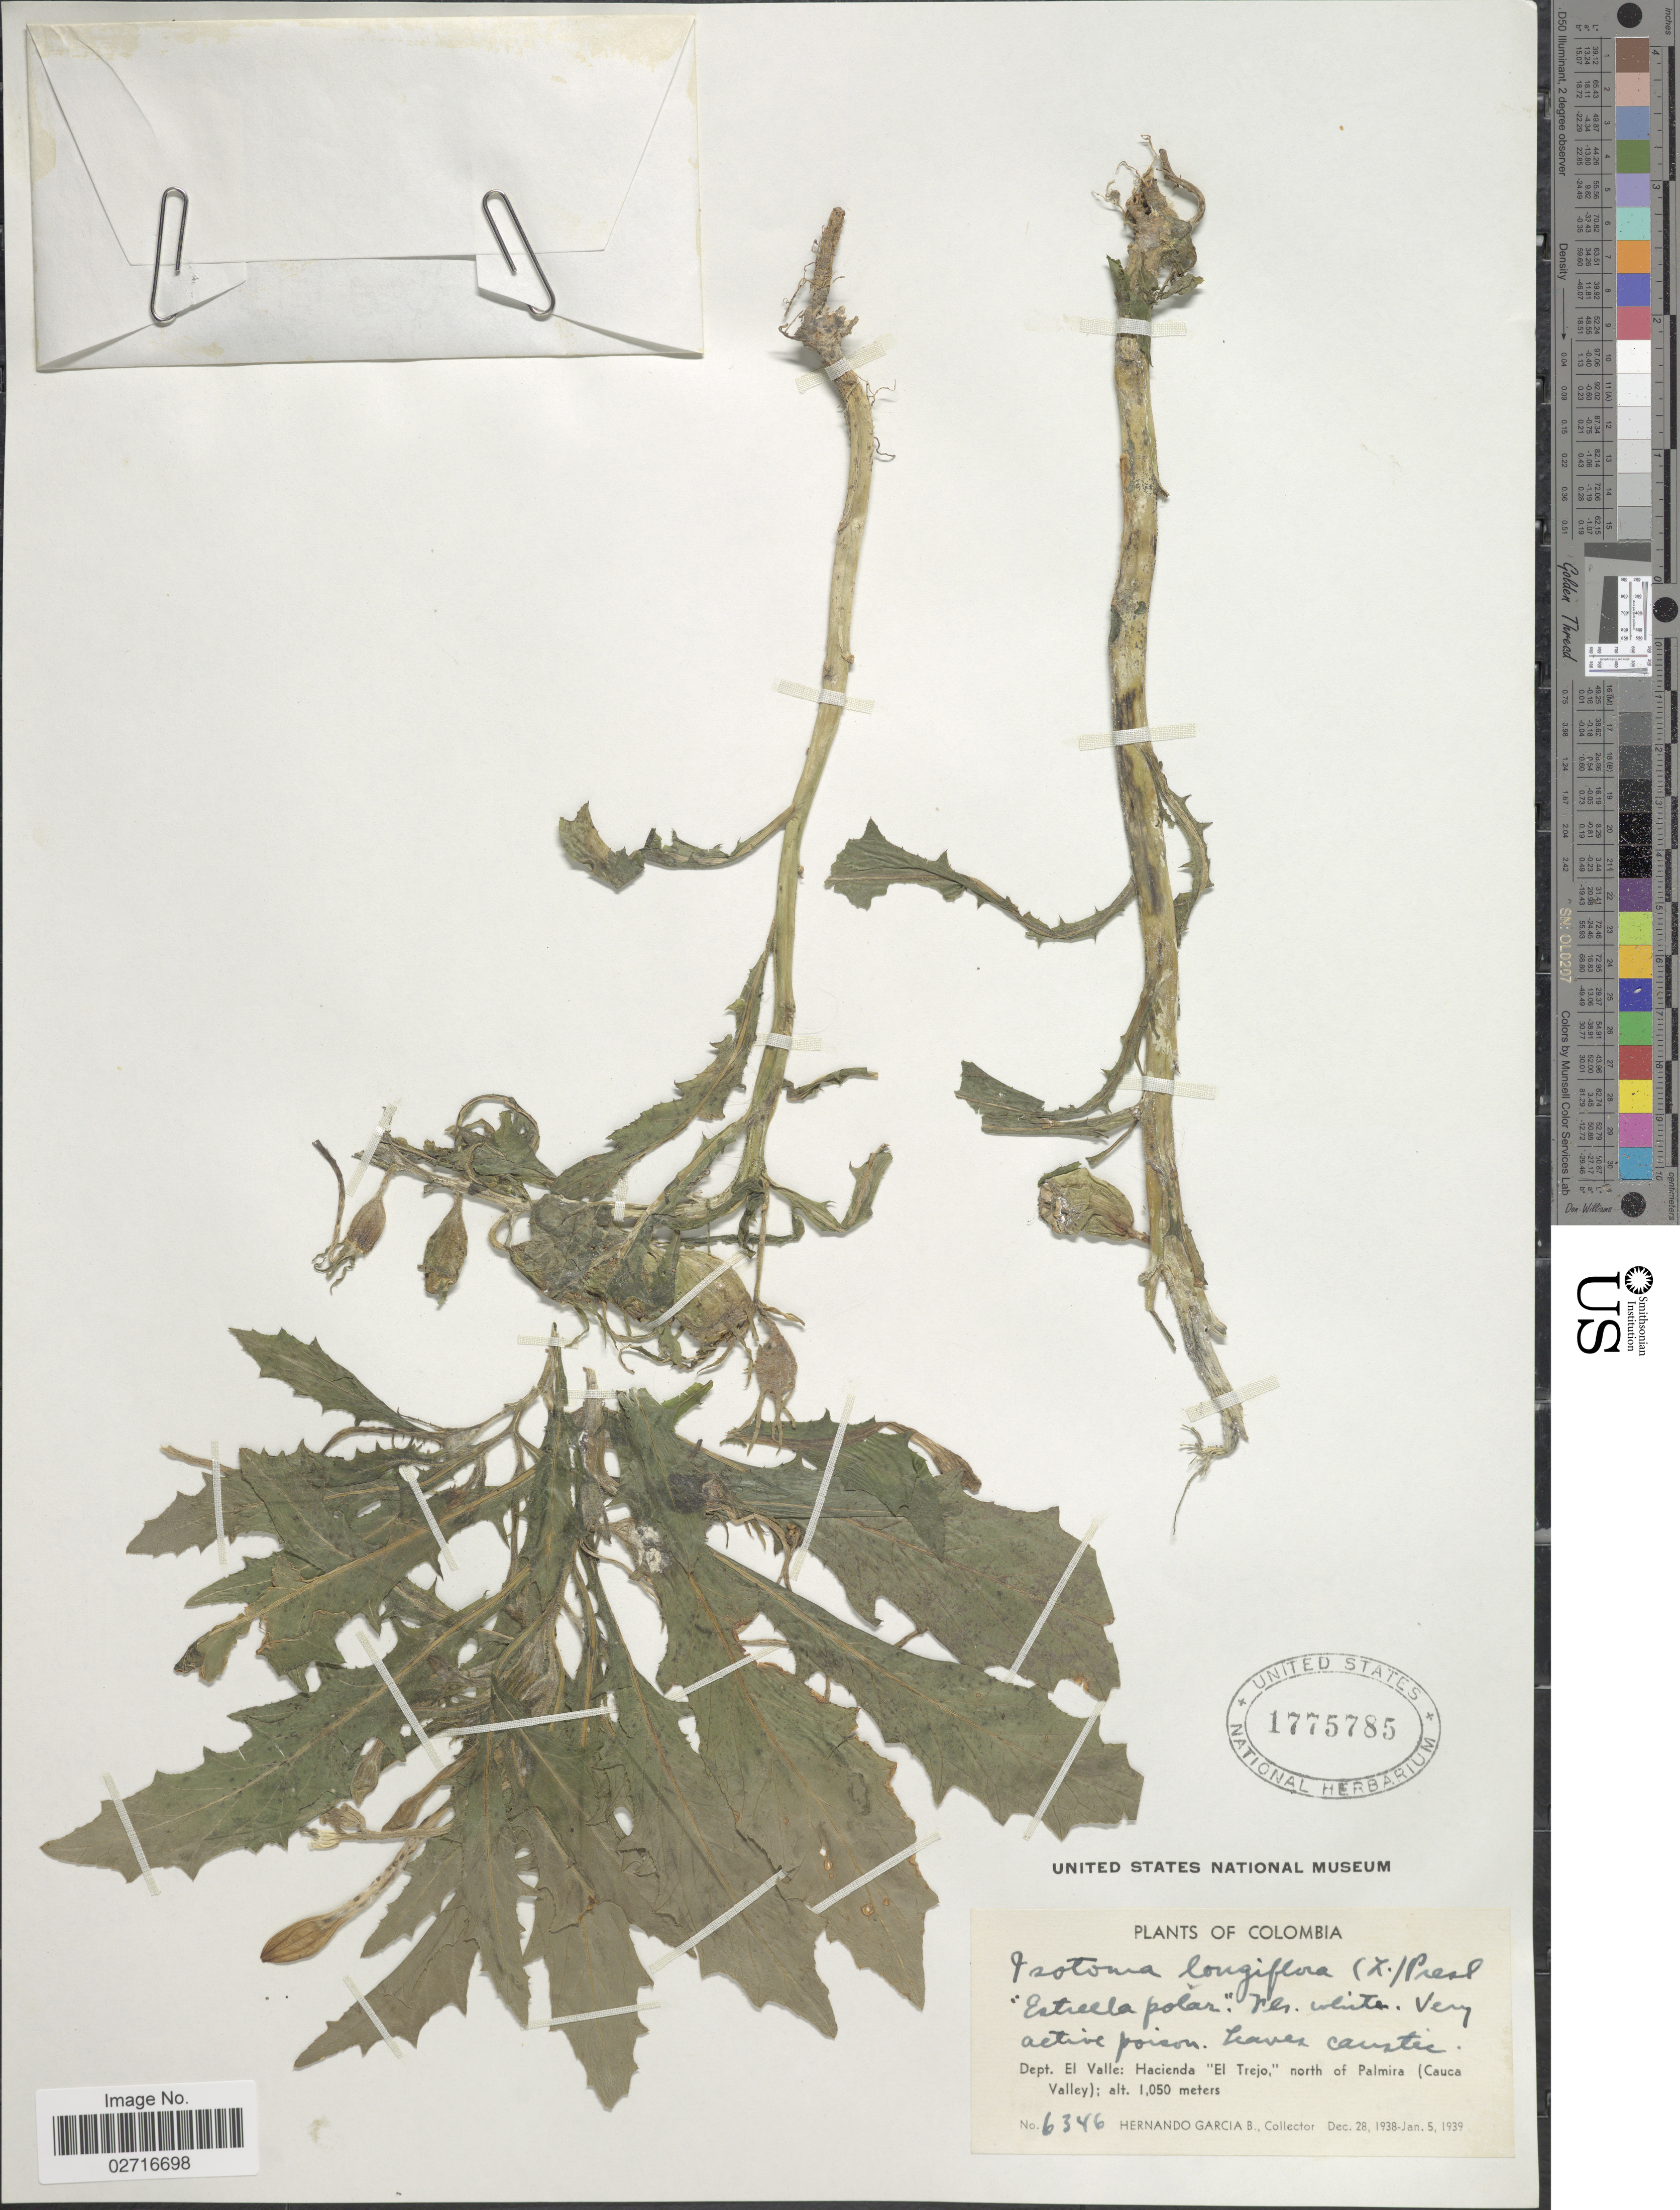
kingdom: Plantae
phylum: Tracheophyta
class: Magnoliopsida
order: Asterales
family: Campanulaceae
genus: Hippobroma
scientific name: Hippobroma longiflora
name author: (L.) G. Don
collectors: H. García Barriga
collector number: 6346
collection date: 1938-12-28/1939-01-05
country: Colombia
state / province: Valle del Cauca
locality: Hacienda "El Trejo," north of Palmira (Cauca Valley).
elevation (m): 1050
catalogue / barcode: US 1775785